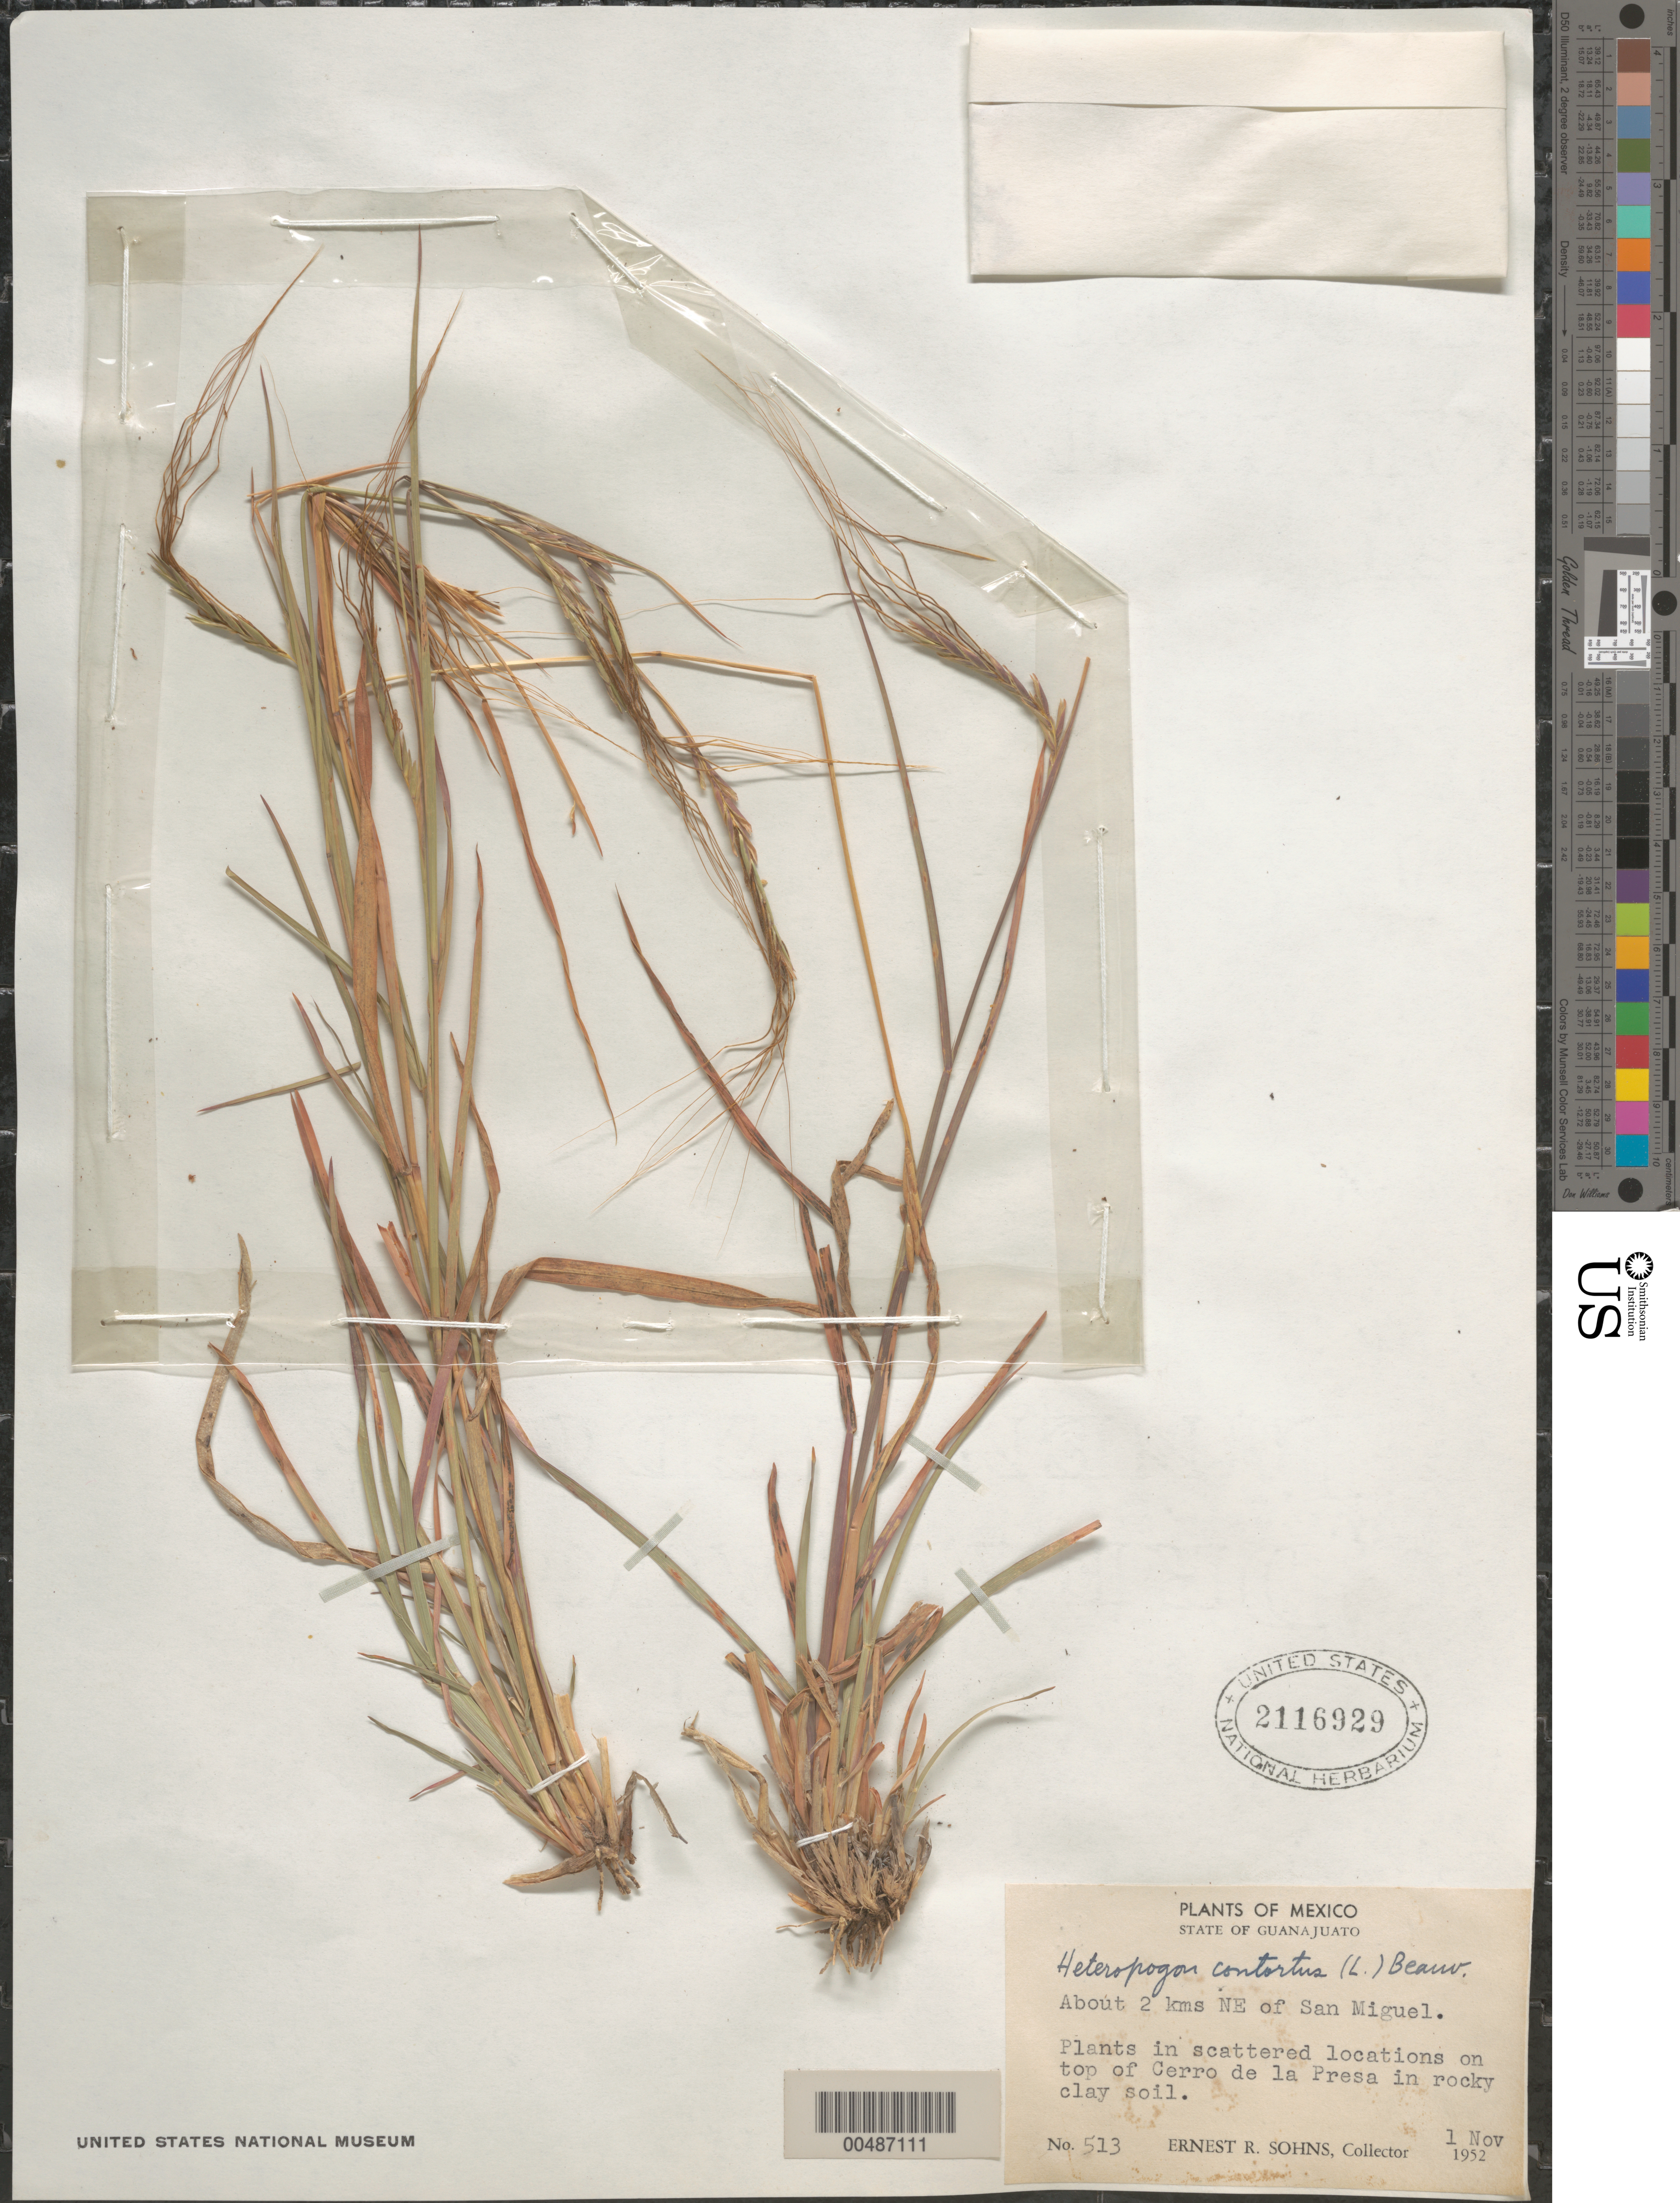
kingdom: Plantae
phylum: Tracheophyta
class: Liliopsida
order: Poales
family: Poaceae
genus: Heteropogon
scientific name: Heteropogon contortus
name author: (L.) P. Beauv. ex Roem. & Schult.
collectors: E. R. Sohns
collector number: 513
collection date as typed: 1 Nov 1952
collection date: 1952-11-01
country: Mexico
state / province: Guanajuato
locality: About 2 km NE of San Miguel, on top of Cerro de La Presa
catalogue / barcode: US 2116929